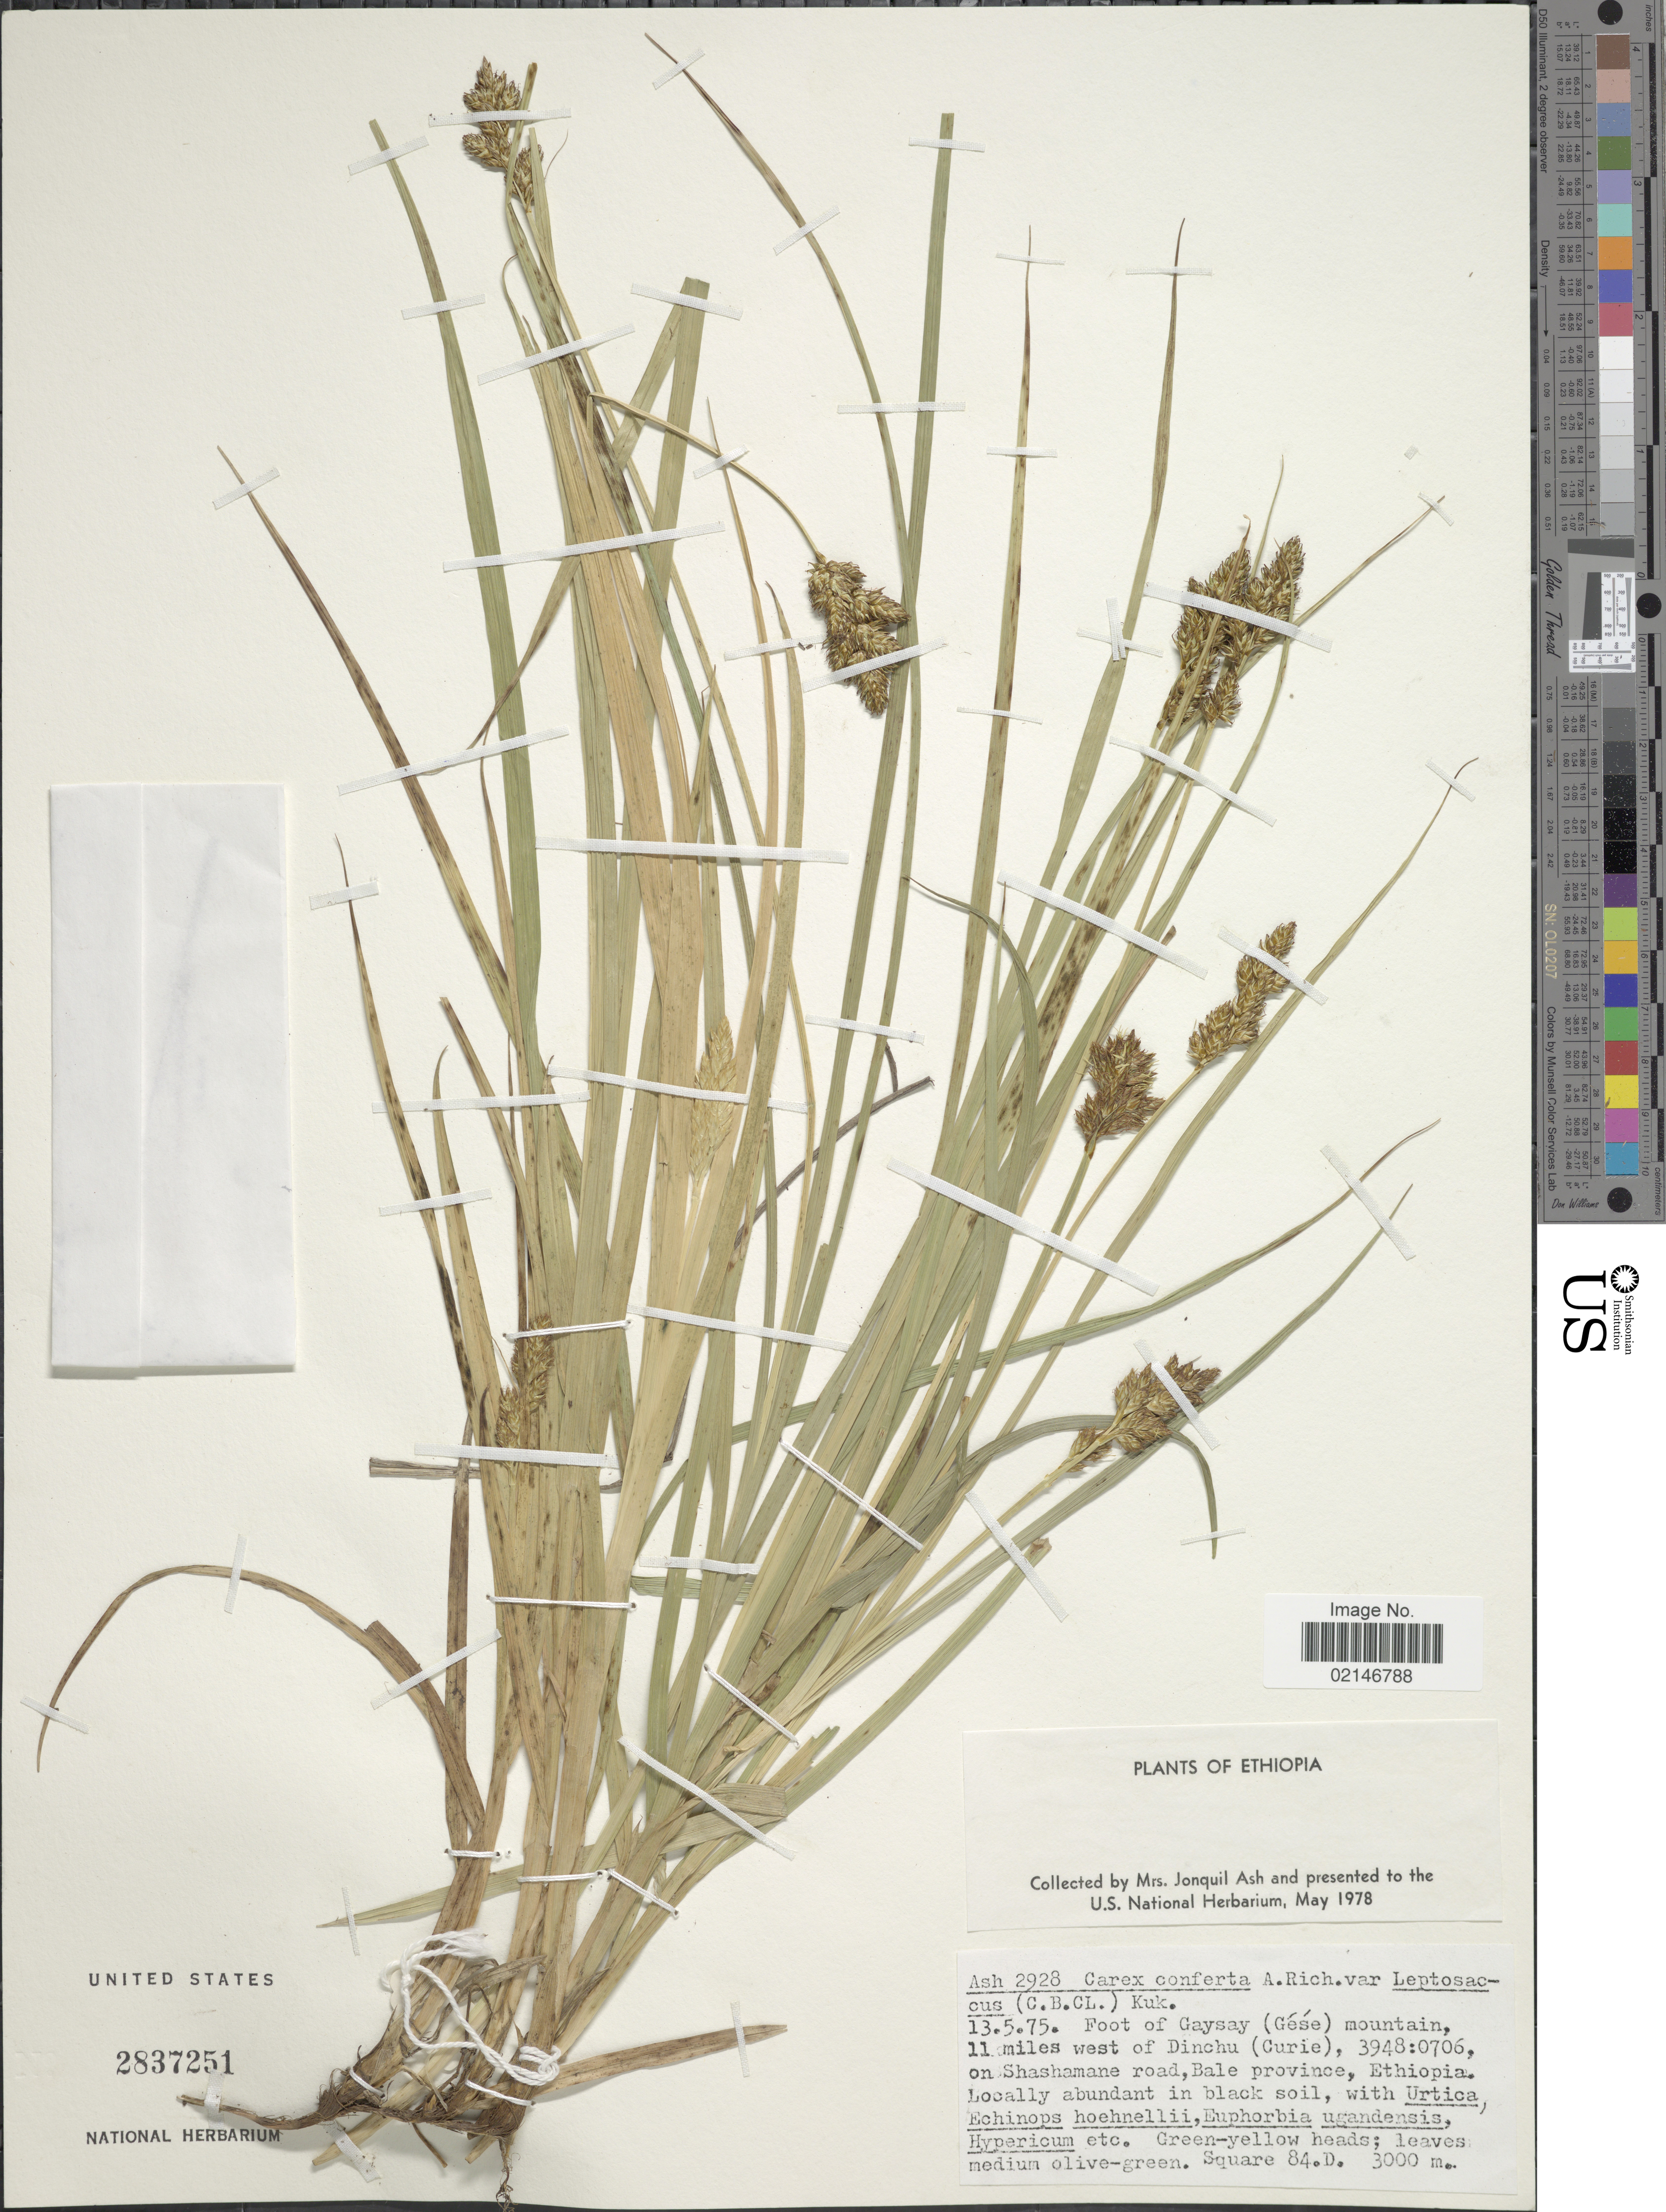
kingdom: Plantae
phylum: Tracheophyta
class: Liliopsida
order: Poales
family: Cyperaceae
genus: Carex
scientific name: Carex conferta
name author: Hochst. ex A. Rich.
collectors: J. Ash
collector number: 2928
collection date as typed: Transcribed d/m/y: 13/5/75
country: Ethiopia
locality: Foot of Gaysay (Gese) mountain, 11 miles west of Dinchu (Curie), 3948:0706, on Shashamane road, Bale province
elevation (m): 3000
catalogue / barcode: US 2837251